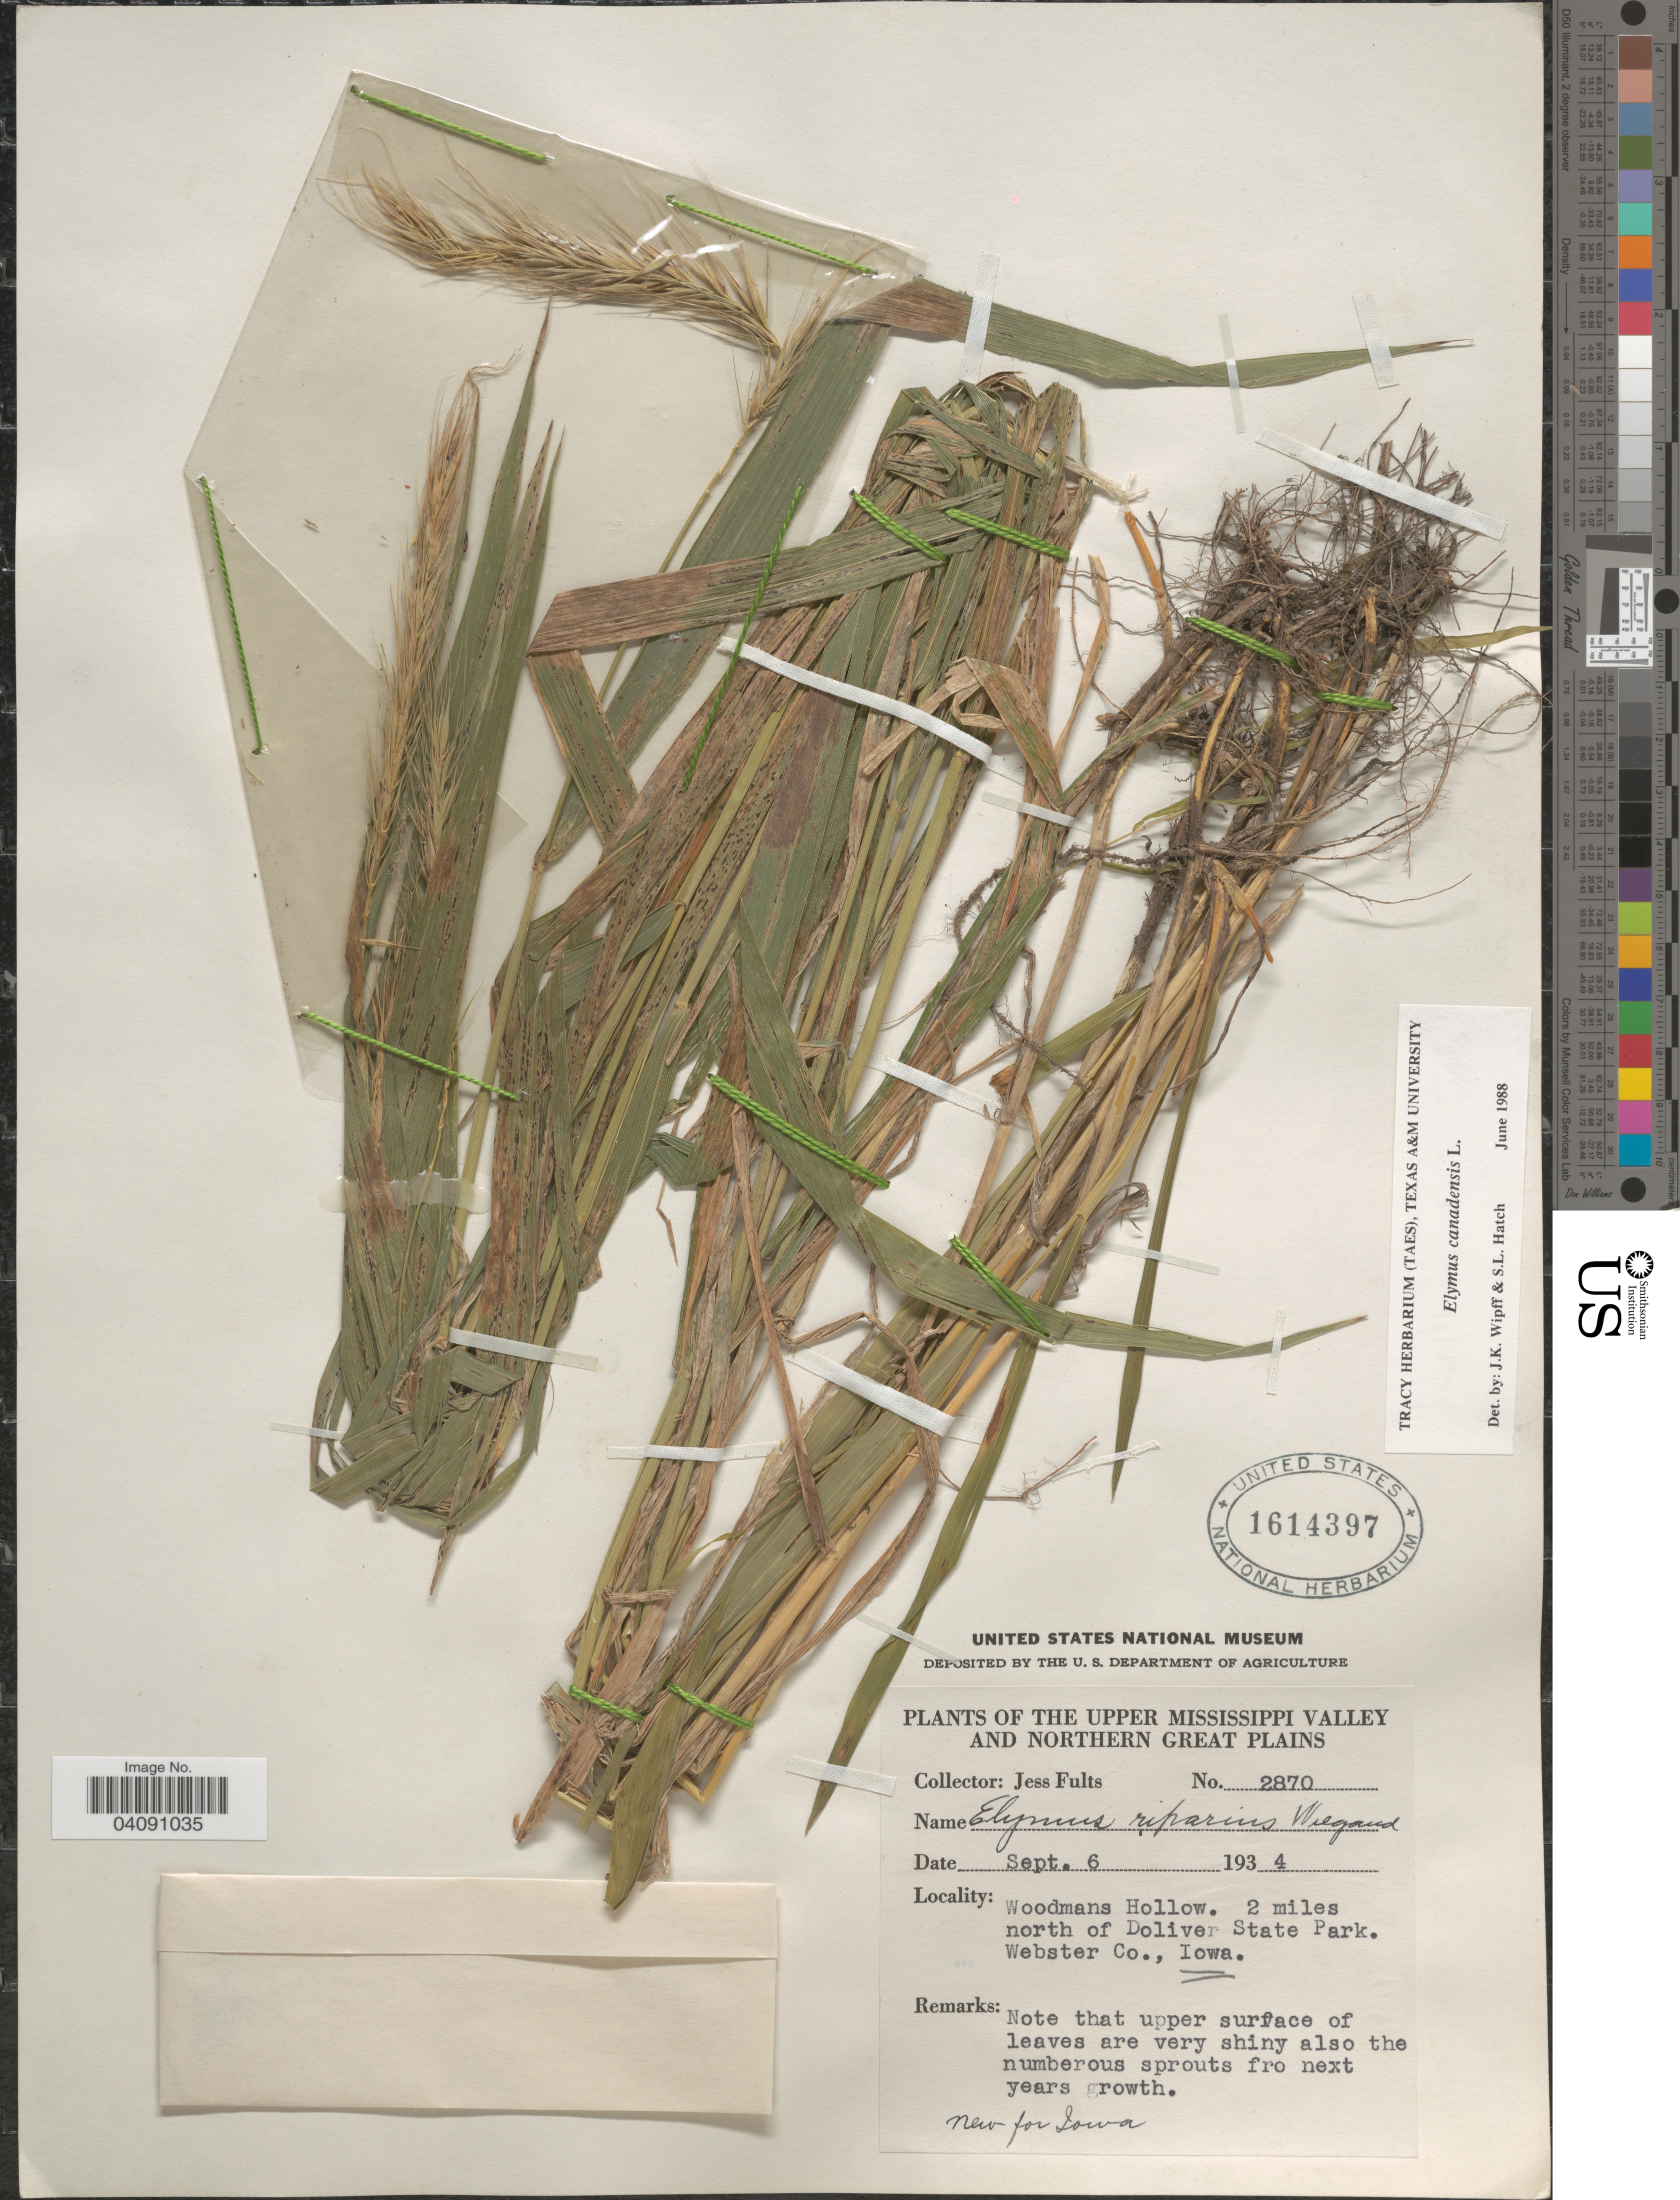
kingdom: Plantae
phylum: Tracheophyta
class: Liliopsida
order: Poales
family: Poaceae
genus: Elymus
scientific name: Elymus canadensis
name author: L.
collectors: J. Fults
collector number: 2870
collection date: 1934-09-06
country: United States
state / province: Iowa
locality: Upper Mississippi Valley and Northern Great Plains. Woodmans Hollow. 2 miles north of Doliver State Park. Webster Co.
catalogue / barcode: US 1614397